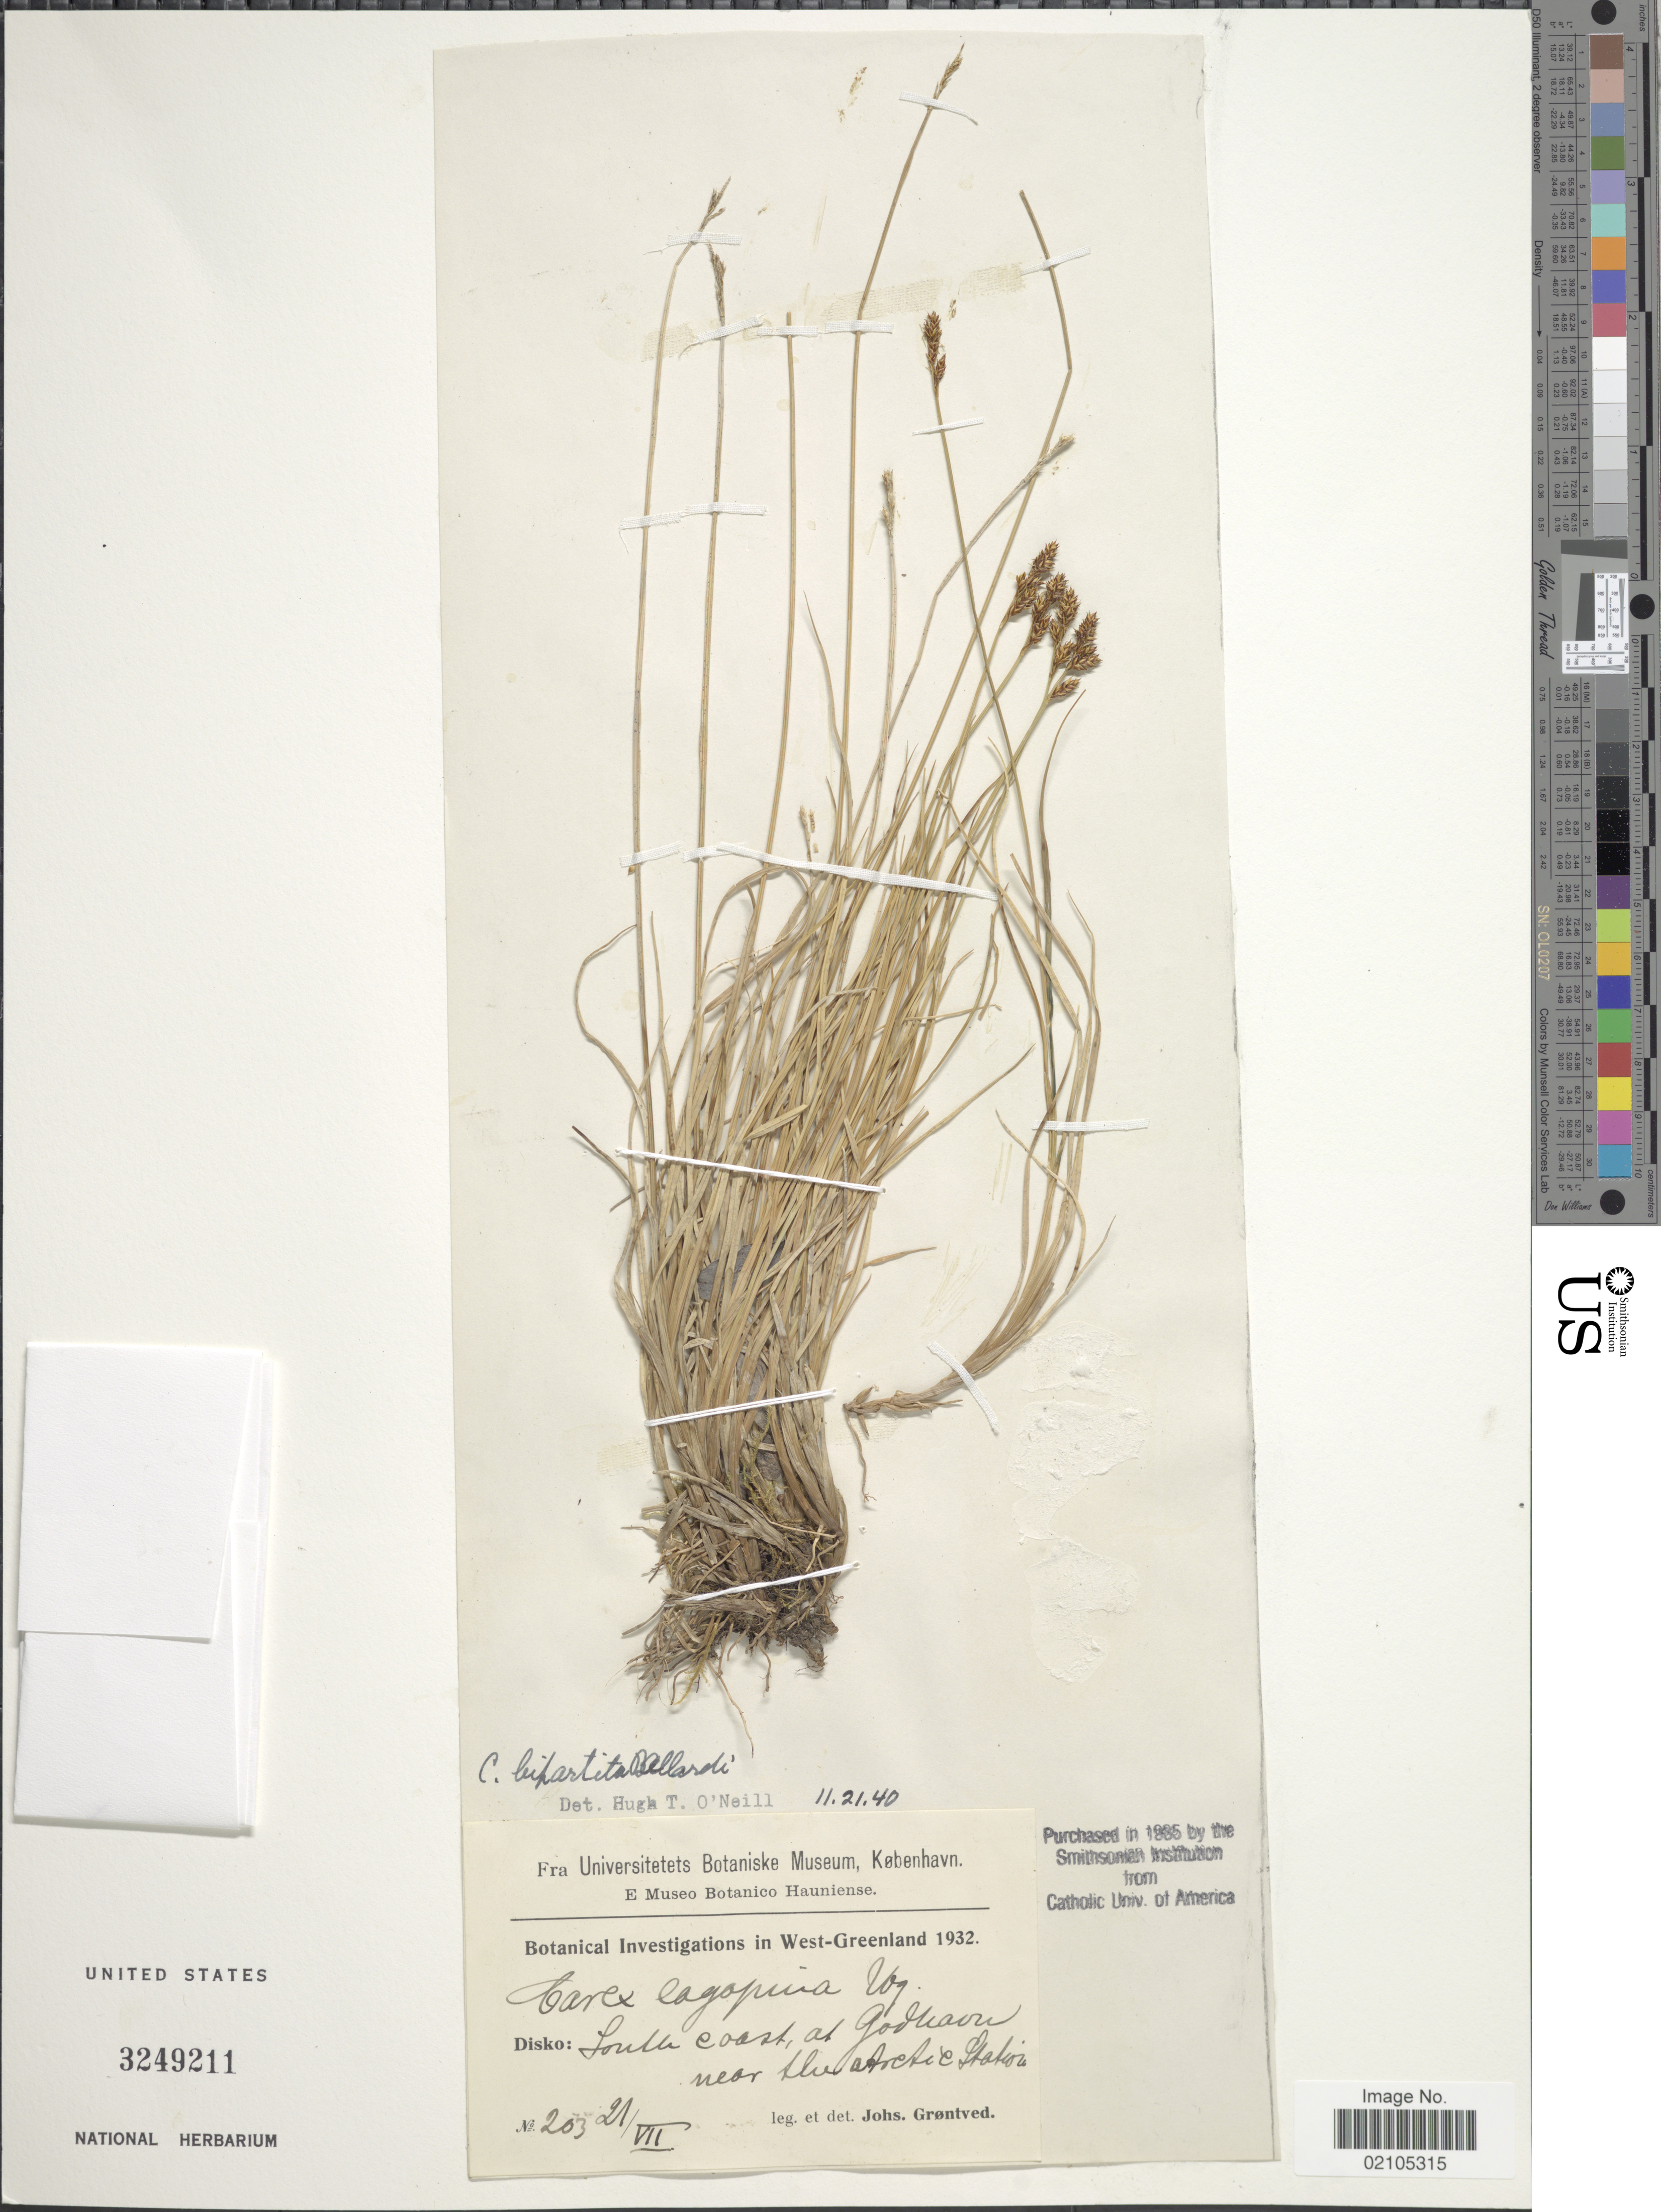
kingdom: Plantae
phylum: Tracheophyta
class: Liliopsida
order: Poales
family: Cyperaceae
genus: Carex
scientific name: Carex lachenalii subsp. lachenalii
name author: Schkuhr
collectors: J. Gröntved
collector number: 203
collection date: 1932-07-21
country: Greenland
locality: West-Greenland. Disko: South coast, at Godhavn near the Arctic Station.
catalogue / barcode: US 3249211